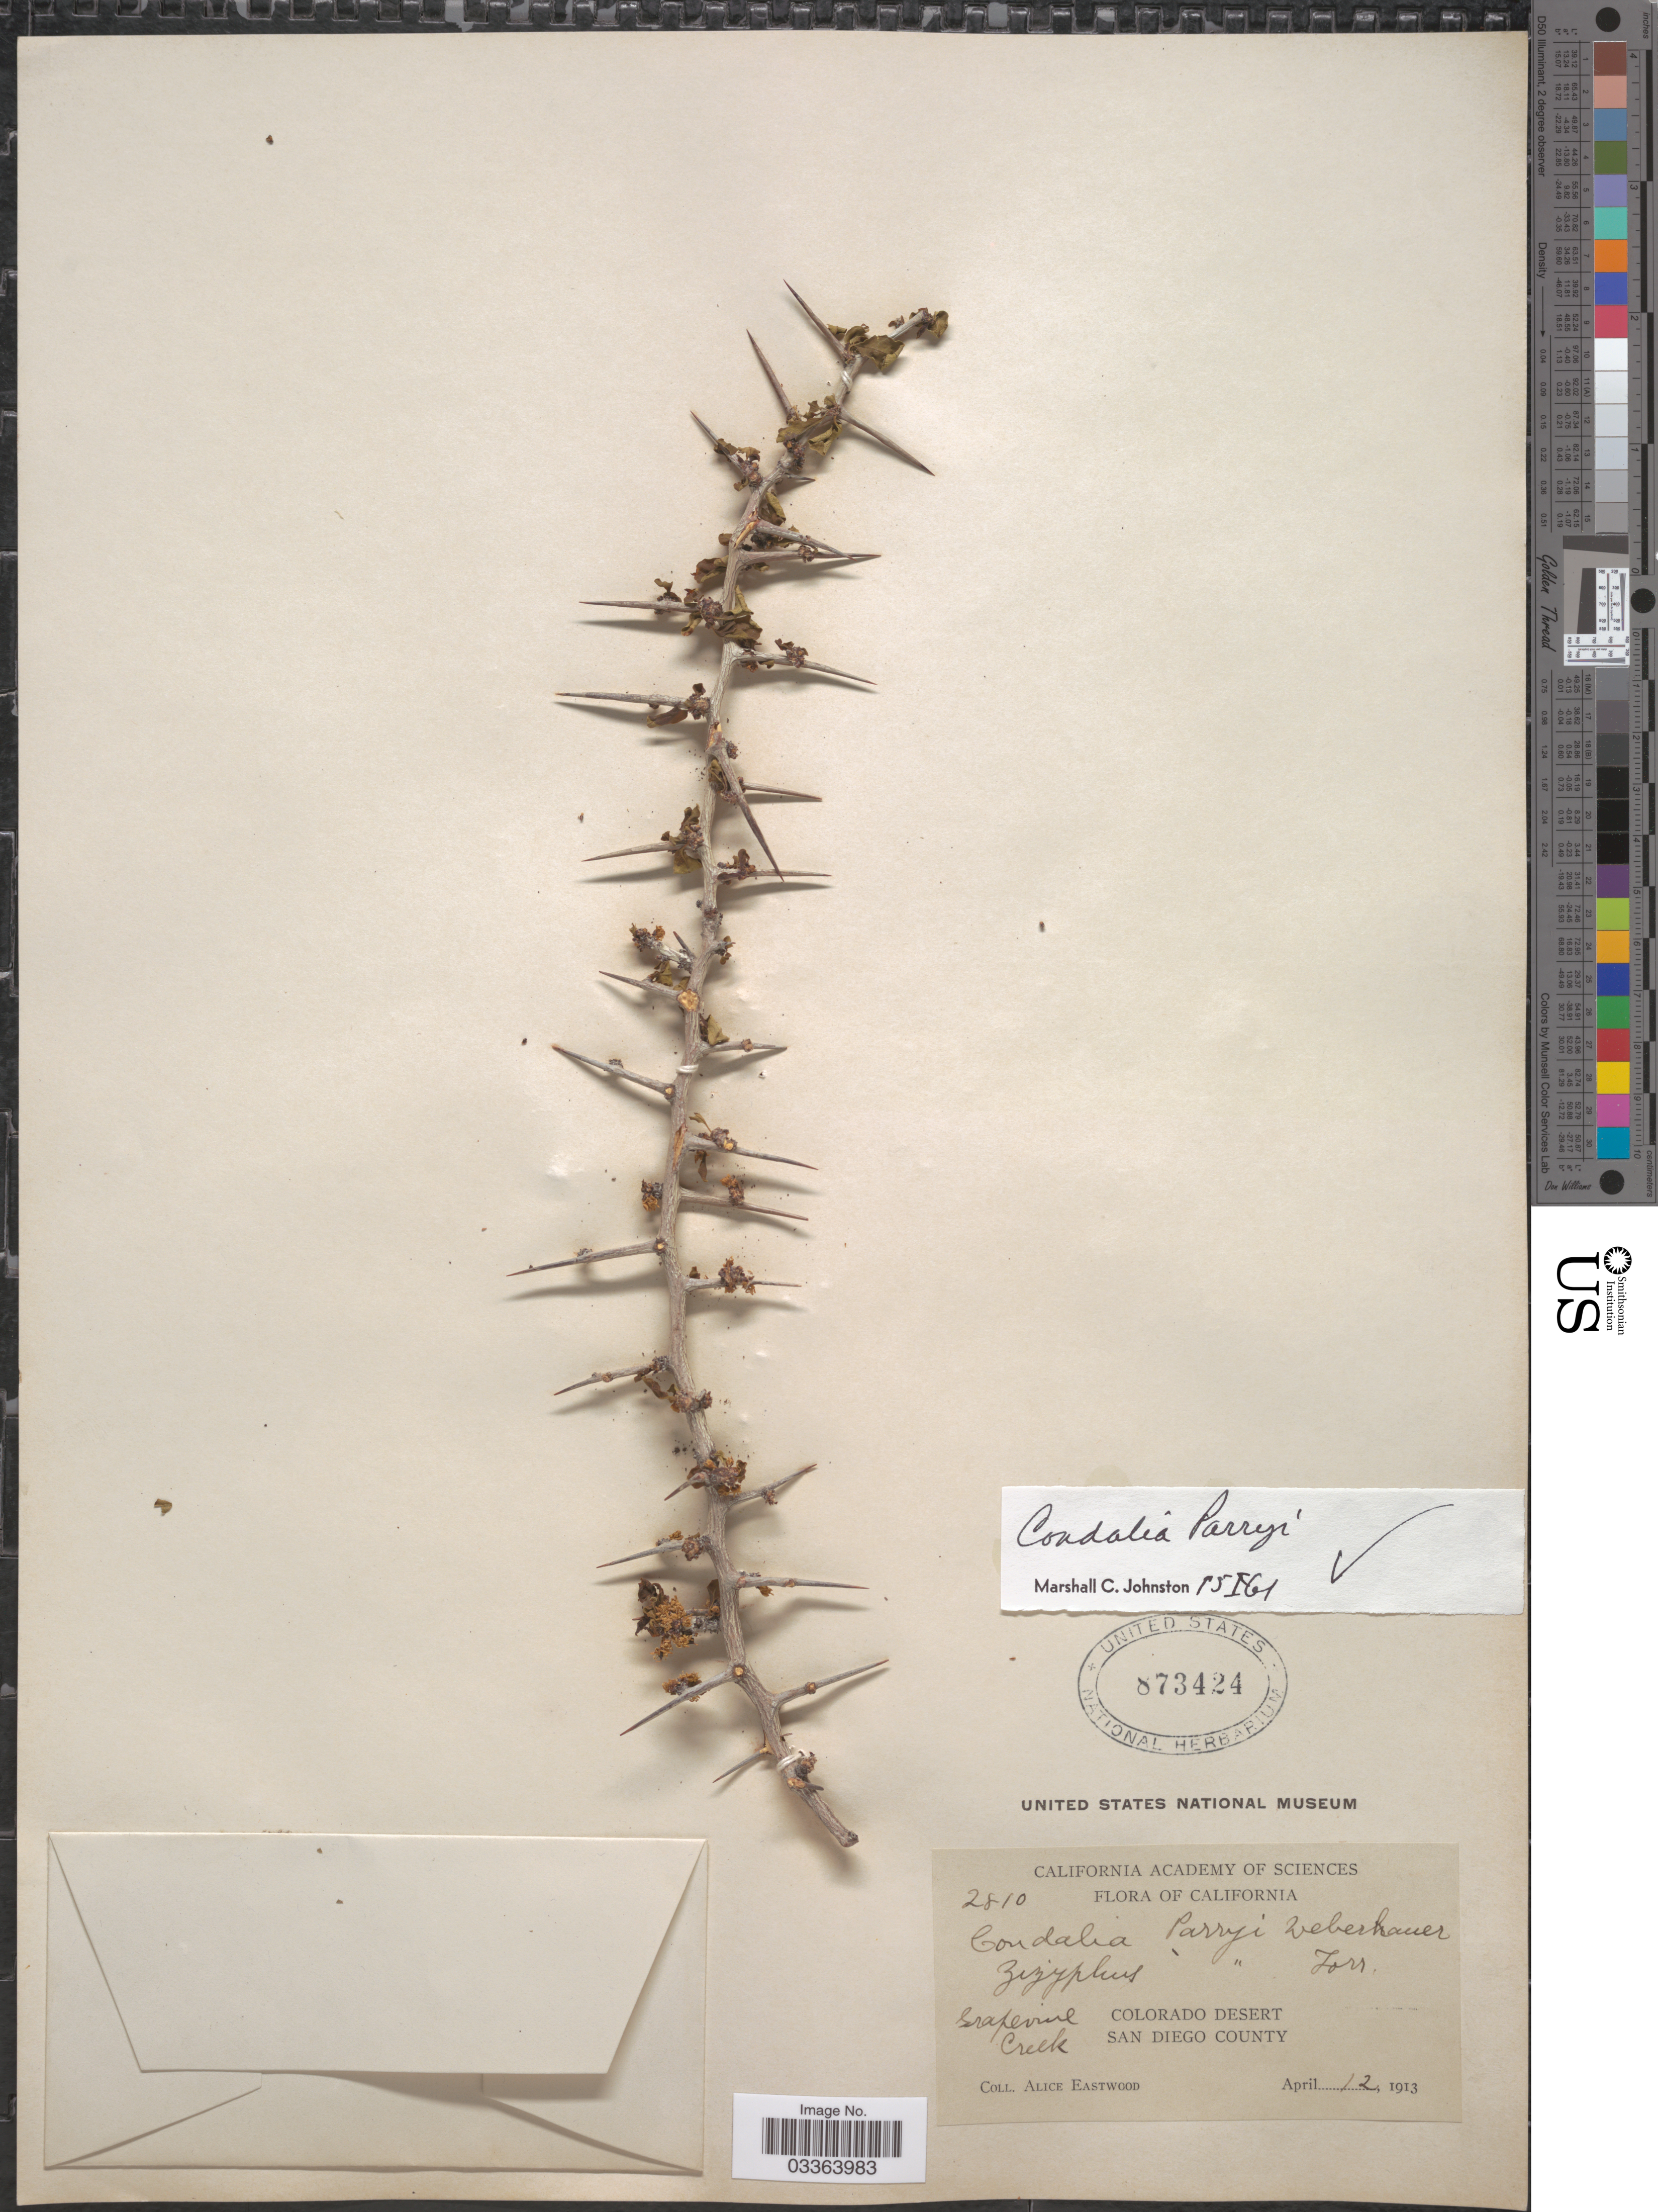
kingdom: Plantae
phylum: Tracheophyta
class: Magnoliopsida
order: Rosales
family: Rhamnaceae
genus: Pseudoziziphus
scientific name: Pseudoziziphus parryi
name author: (Torr.) Hauenschild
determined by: Strong, Mark T., (BOT), Smithsonian Institution - National Museum of Natural History (UNITED STATES)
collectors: A. Eastwood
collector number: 2810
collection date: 1913-04-12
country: United States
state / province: California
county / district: San Diego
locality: Colorado Desert, San Diego County. Grapevine Creek.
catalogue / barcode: US 873424